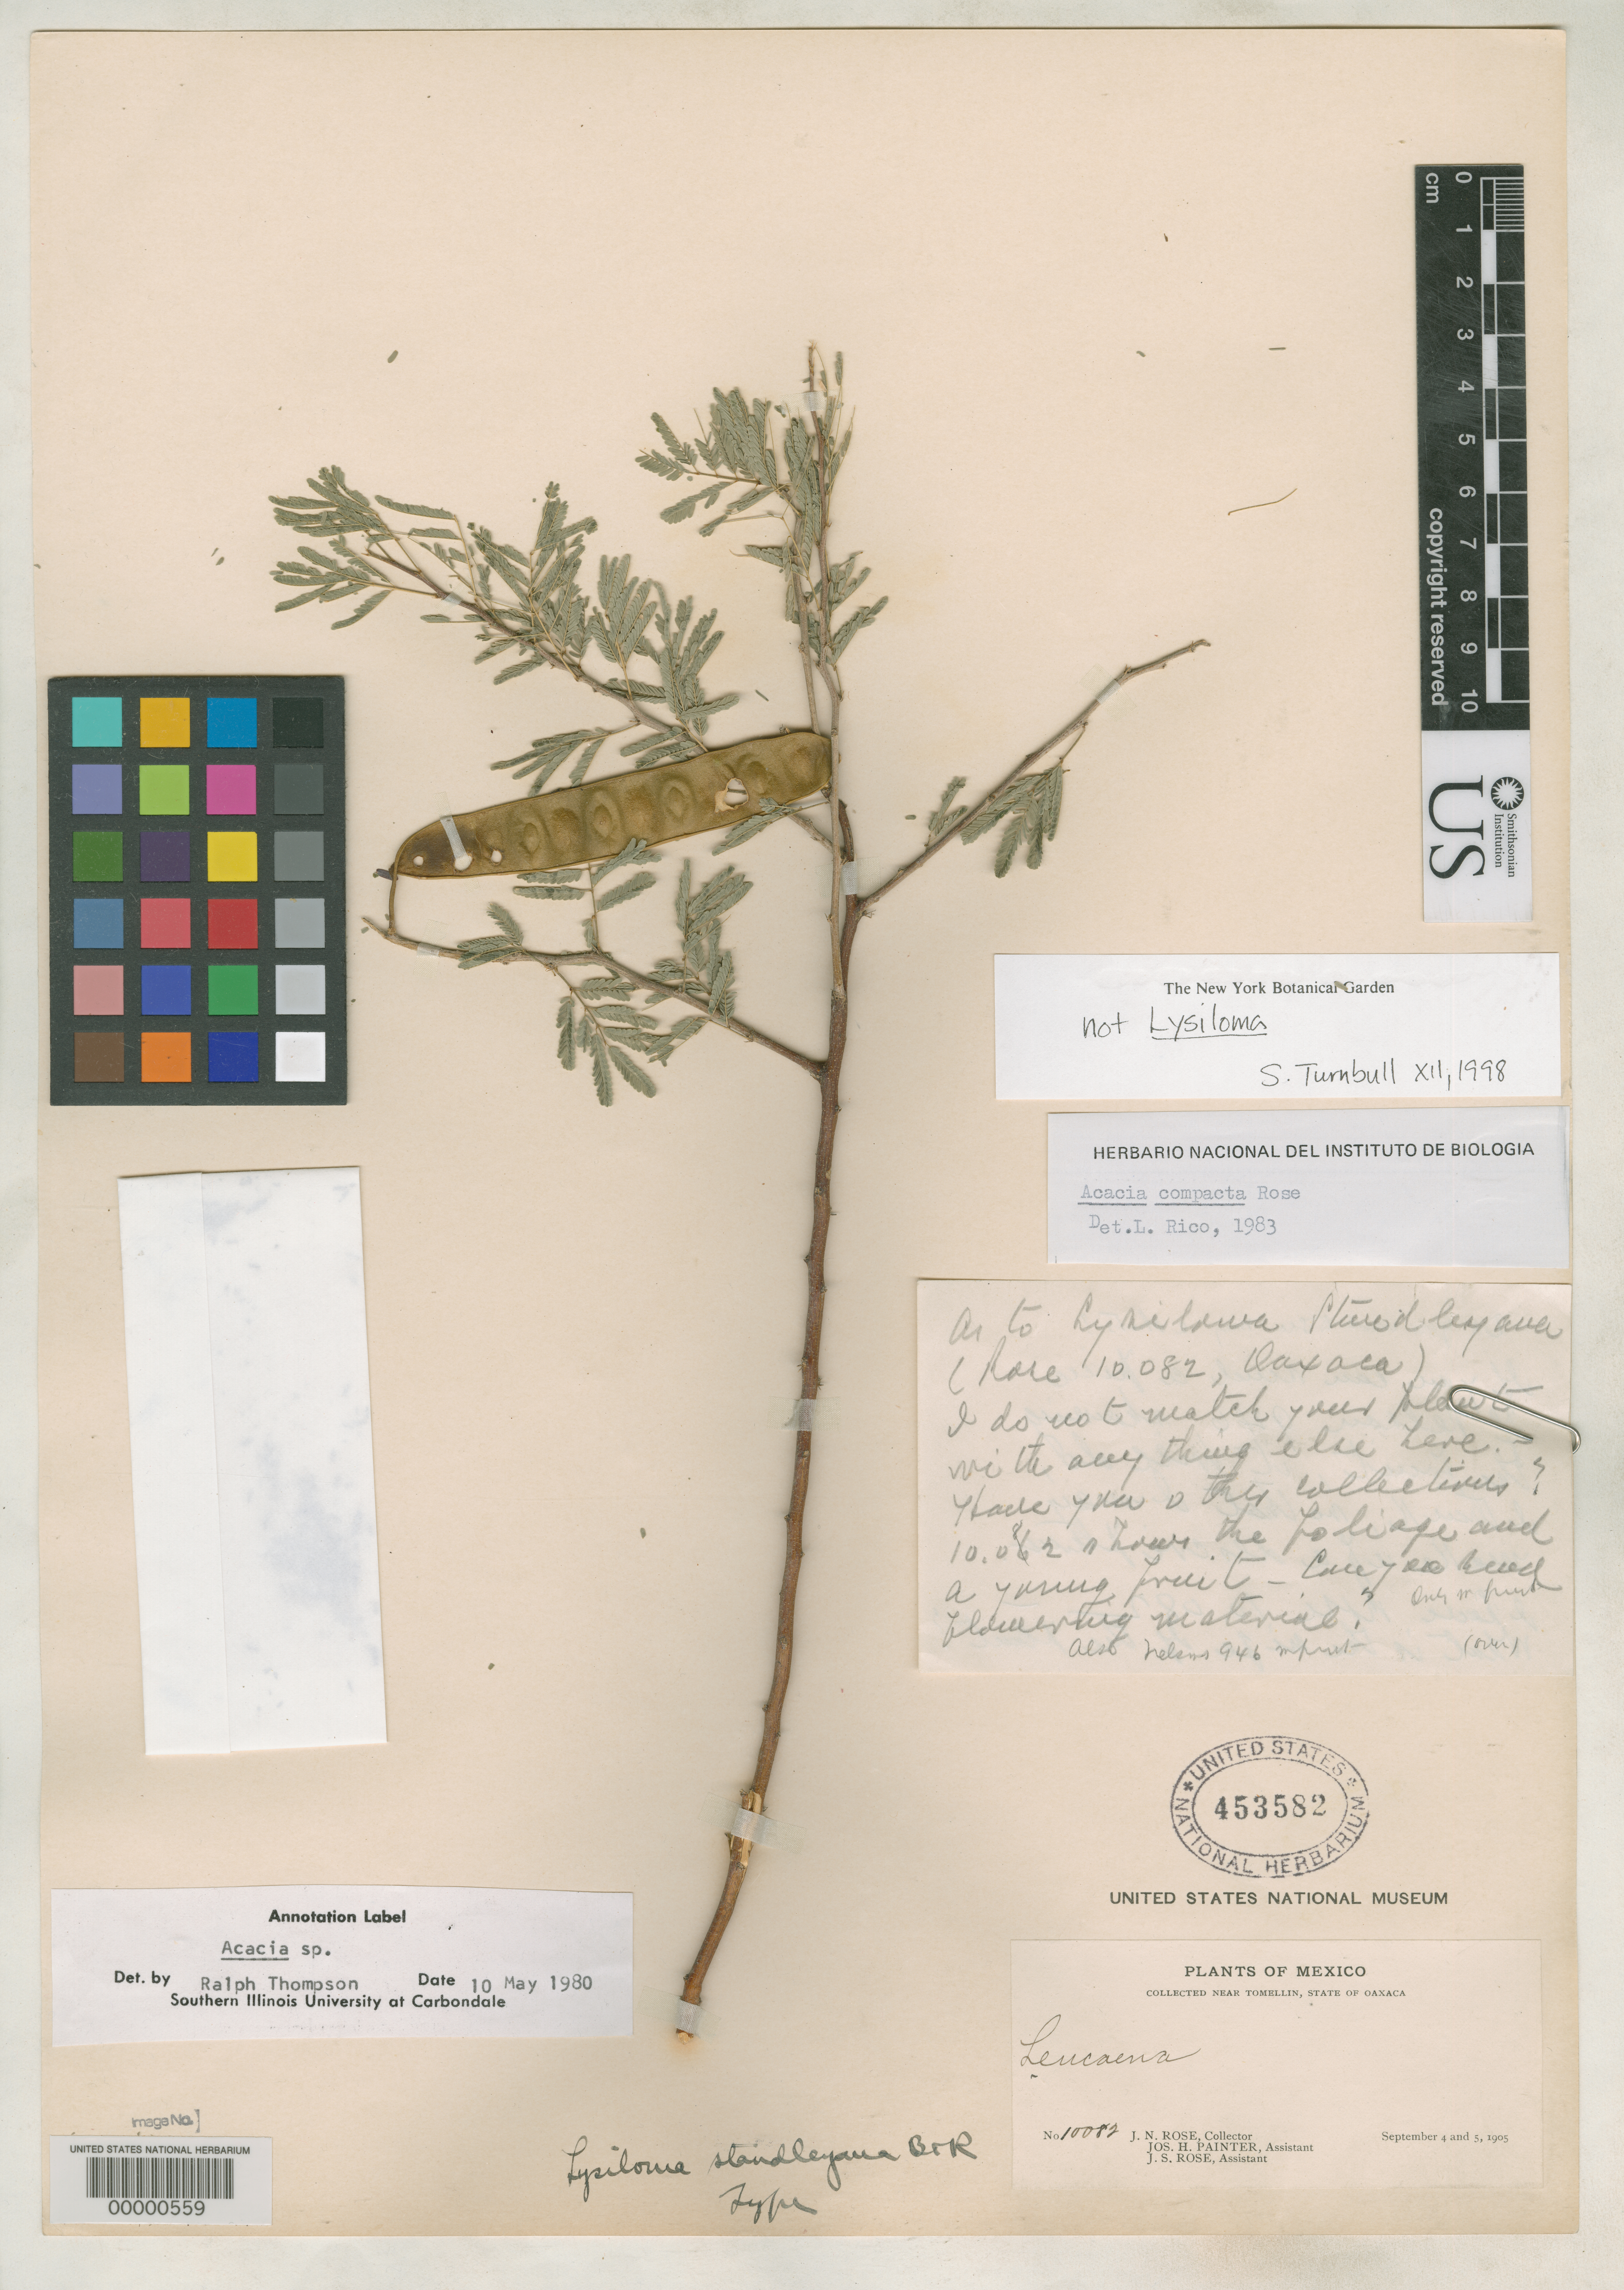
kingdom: Plantae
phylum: Tracheophyta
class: Magnoliopsida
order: Fabales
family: Fabaceae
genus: Lysiloma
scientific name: Lysiloma standleyana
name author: Britton & Rose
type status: Type Collection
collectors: J. N. Rose, J. H. Painter & J. S. Rose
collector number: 10082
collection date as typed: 04 Sep 1905 and 05 Sep 1905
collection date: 1905-09-04,1905-09-05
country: Mexico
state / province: Oaxaca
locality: Near Tomellin.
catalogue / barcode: US 453582